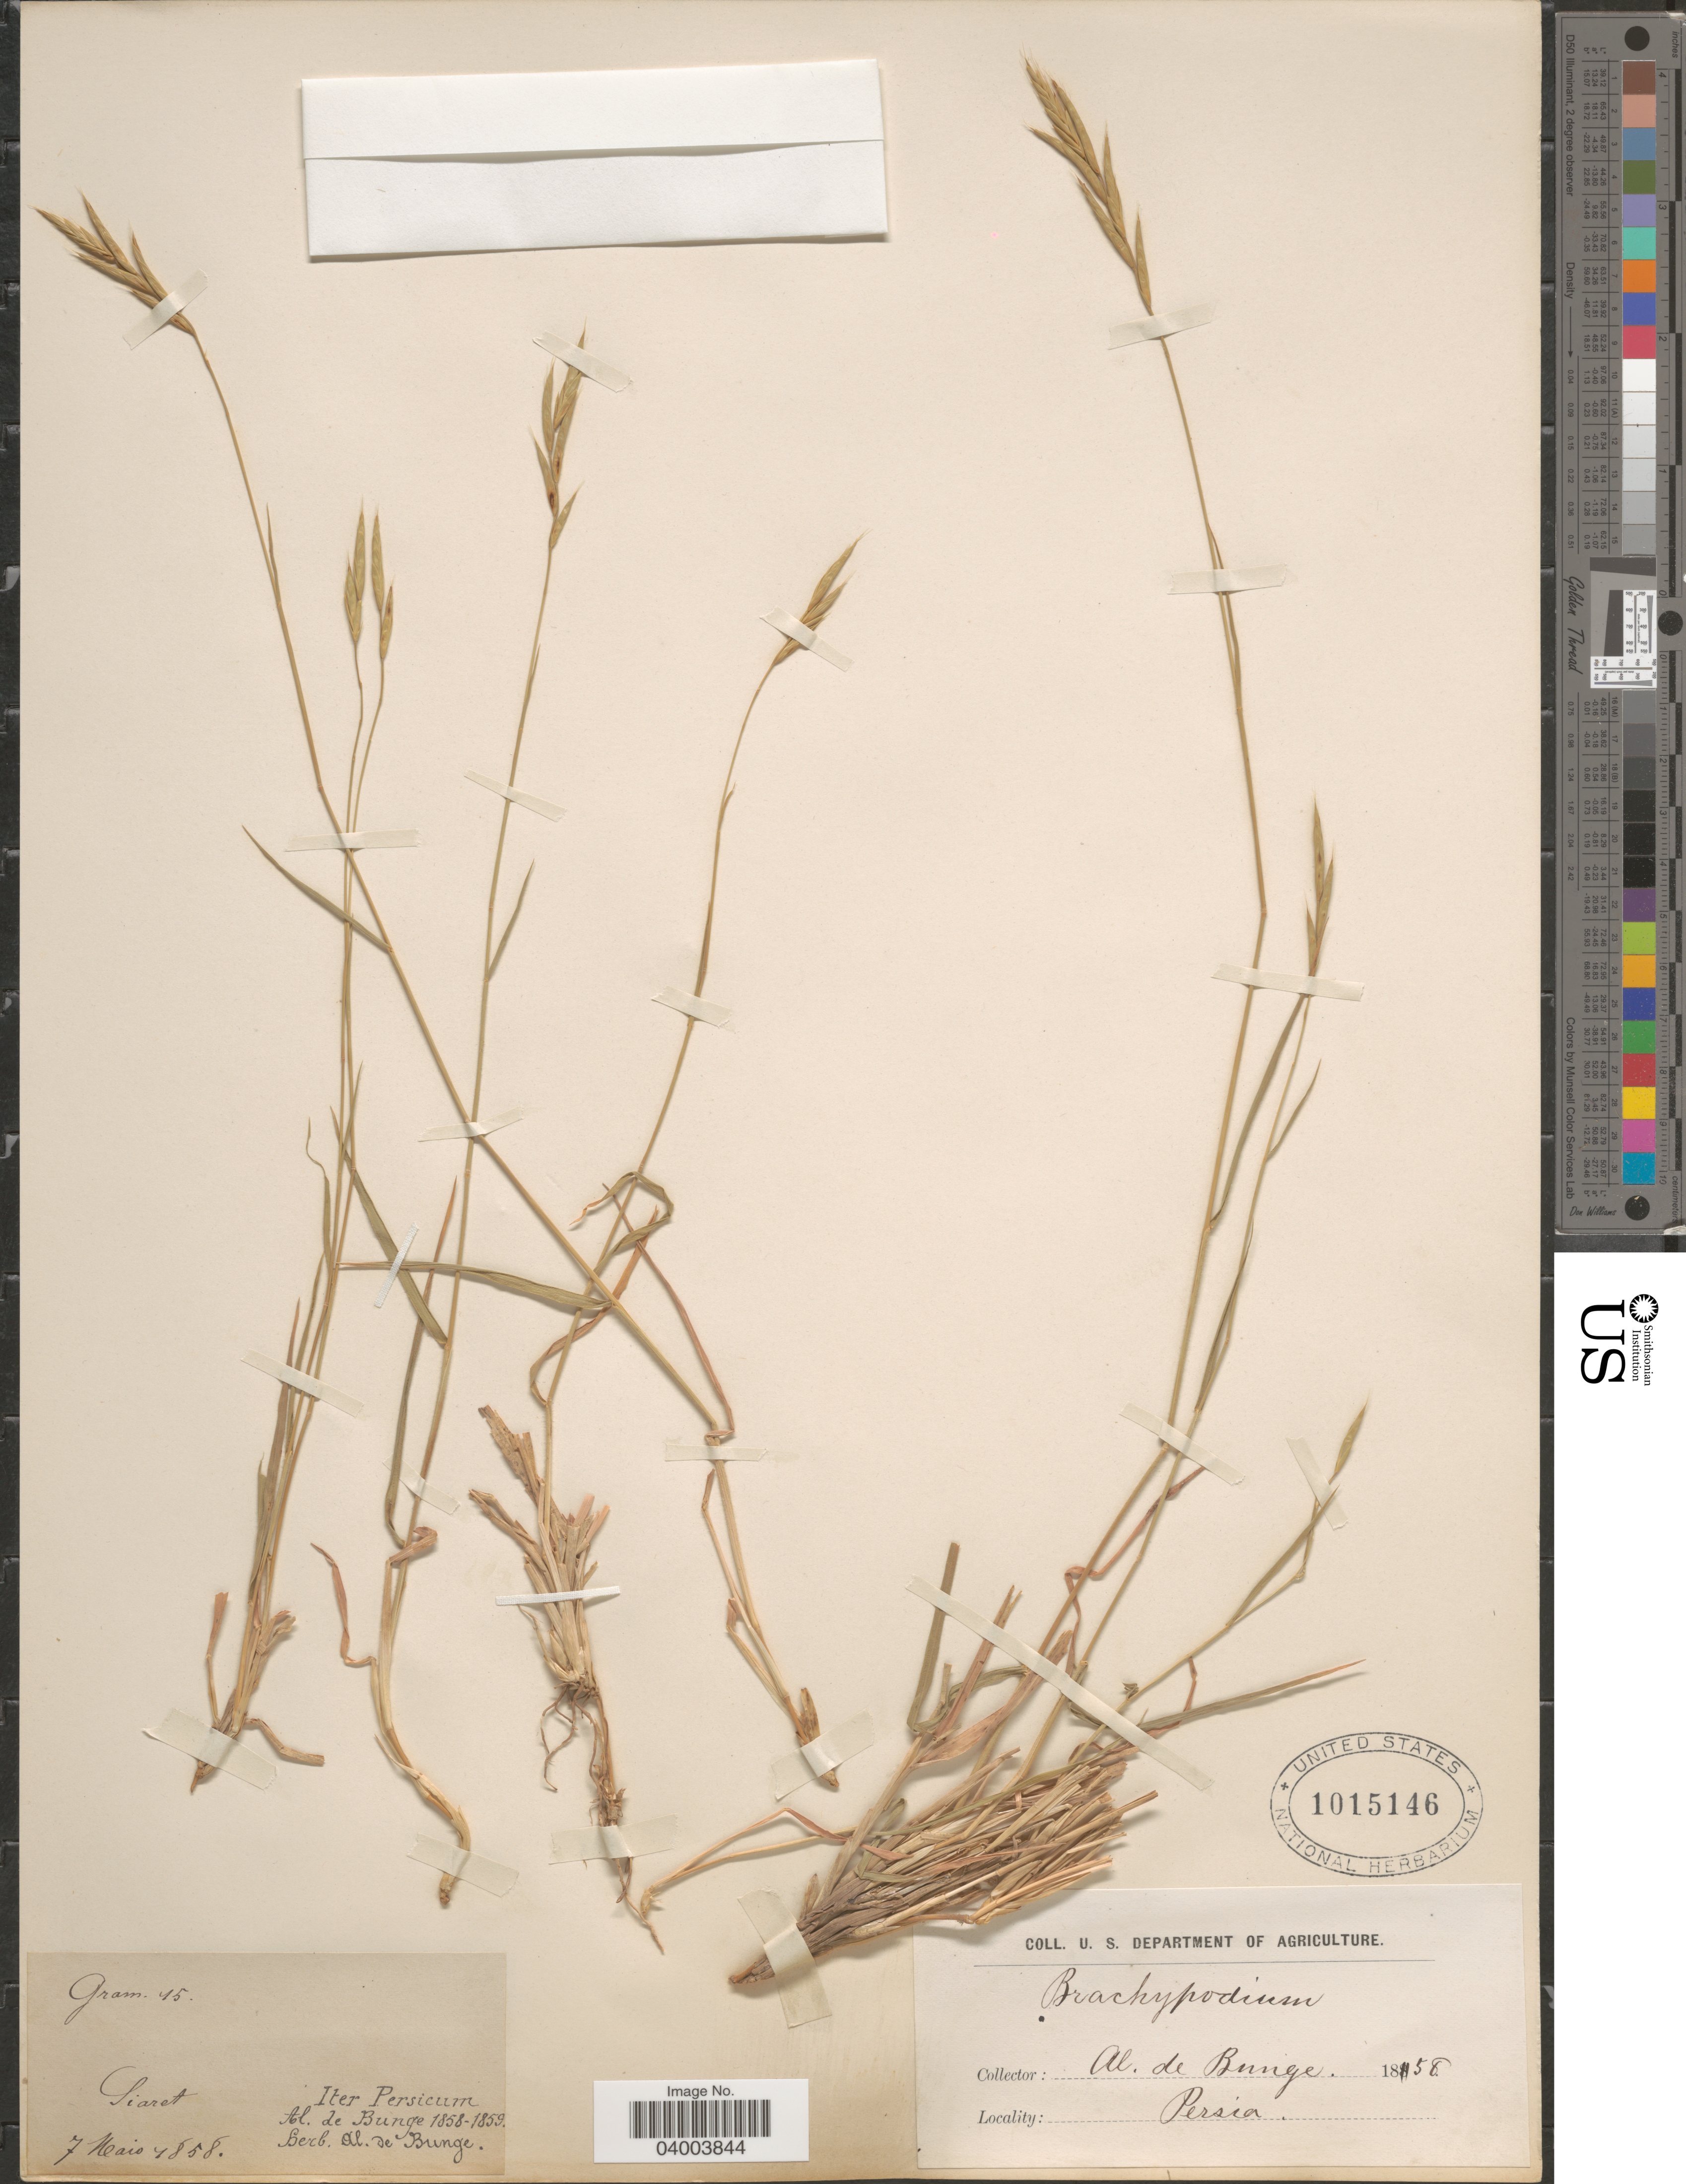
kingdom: Plantae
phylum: Tracheophyta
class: Liliopsida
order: Poales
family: Poaceae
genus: Brachypodium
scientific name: Brachypodium sp.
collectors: A. de Bunge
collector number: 15?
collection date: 1858-05-07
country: Iran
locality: Iter Persicum. Siaret.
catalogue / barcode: US 1015146